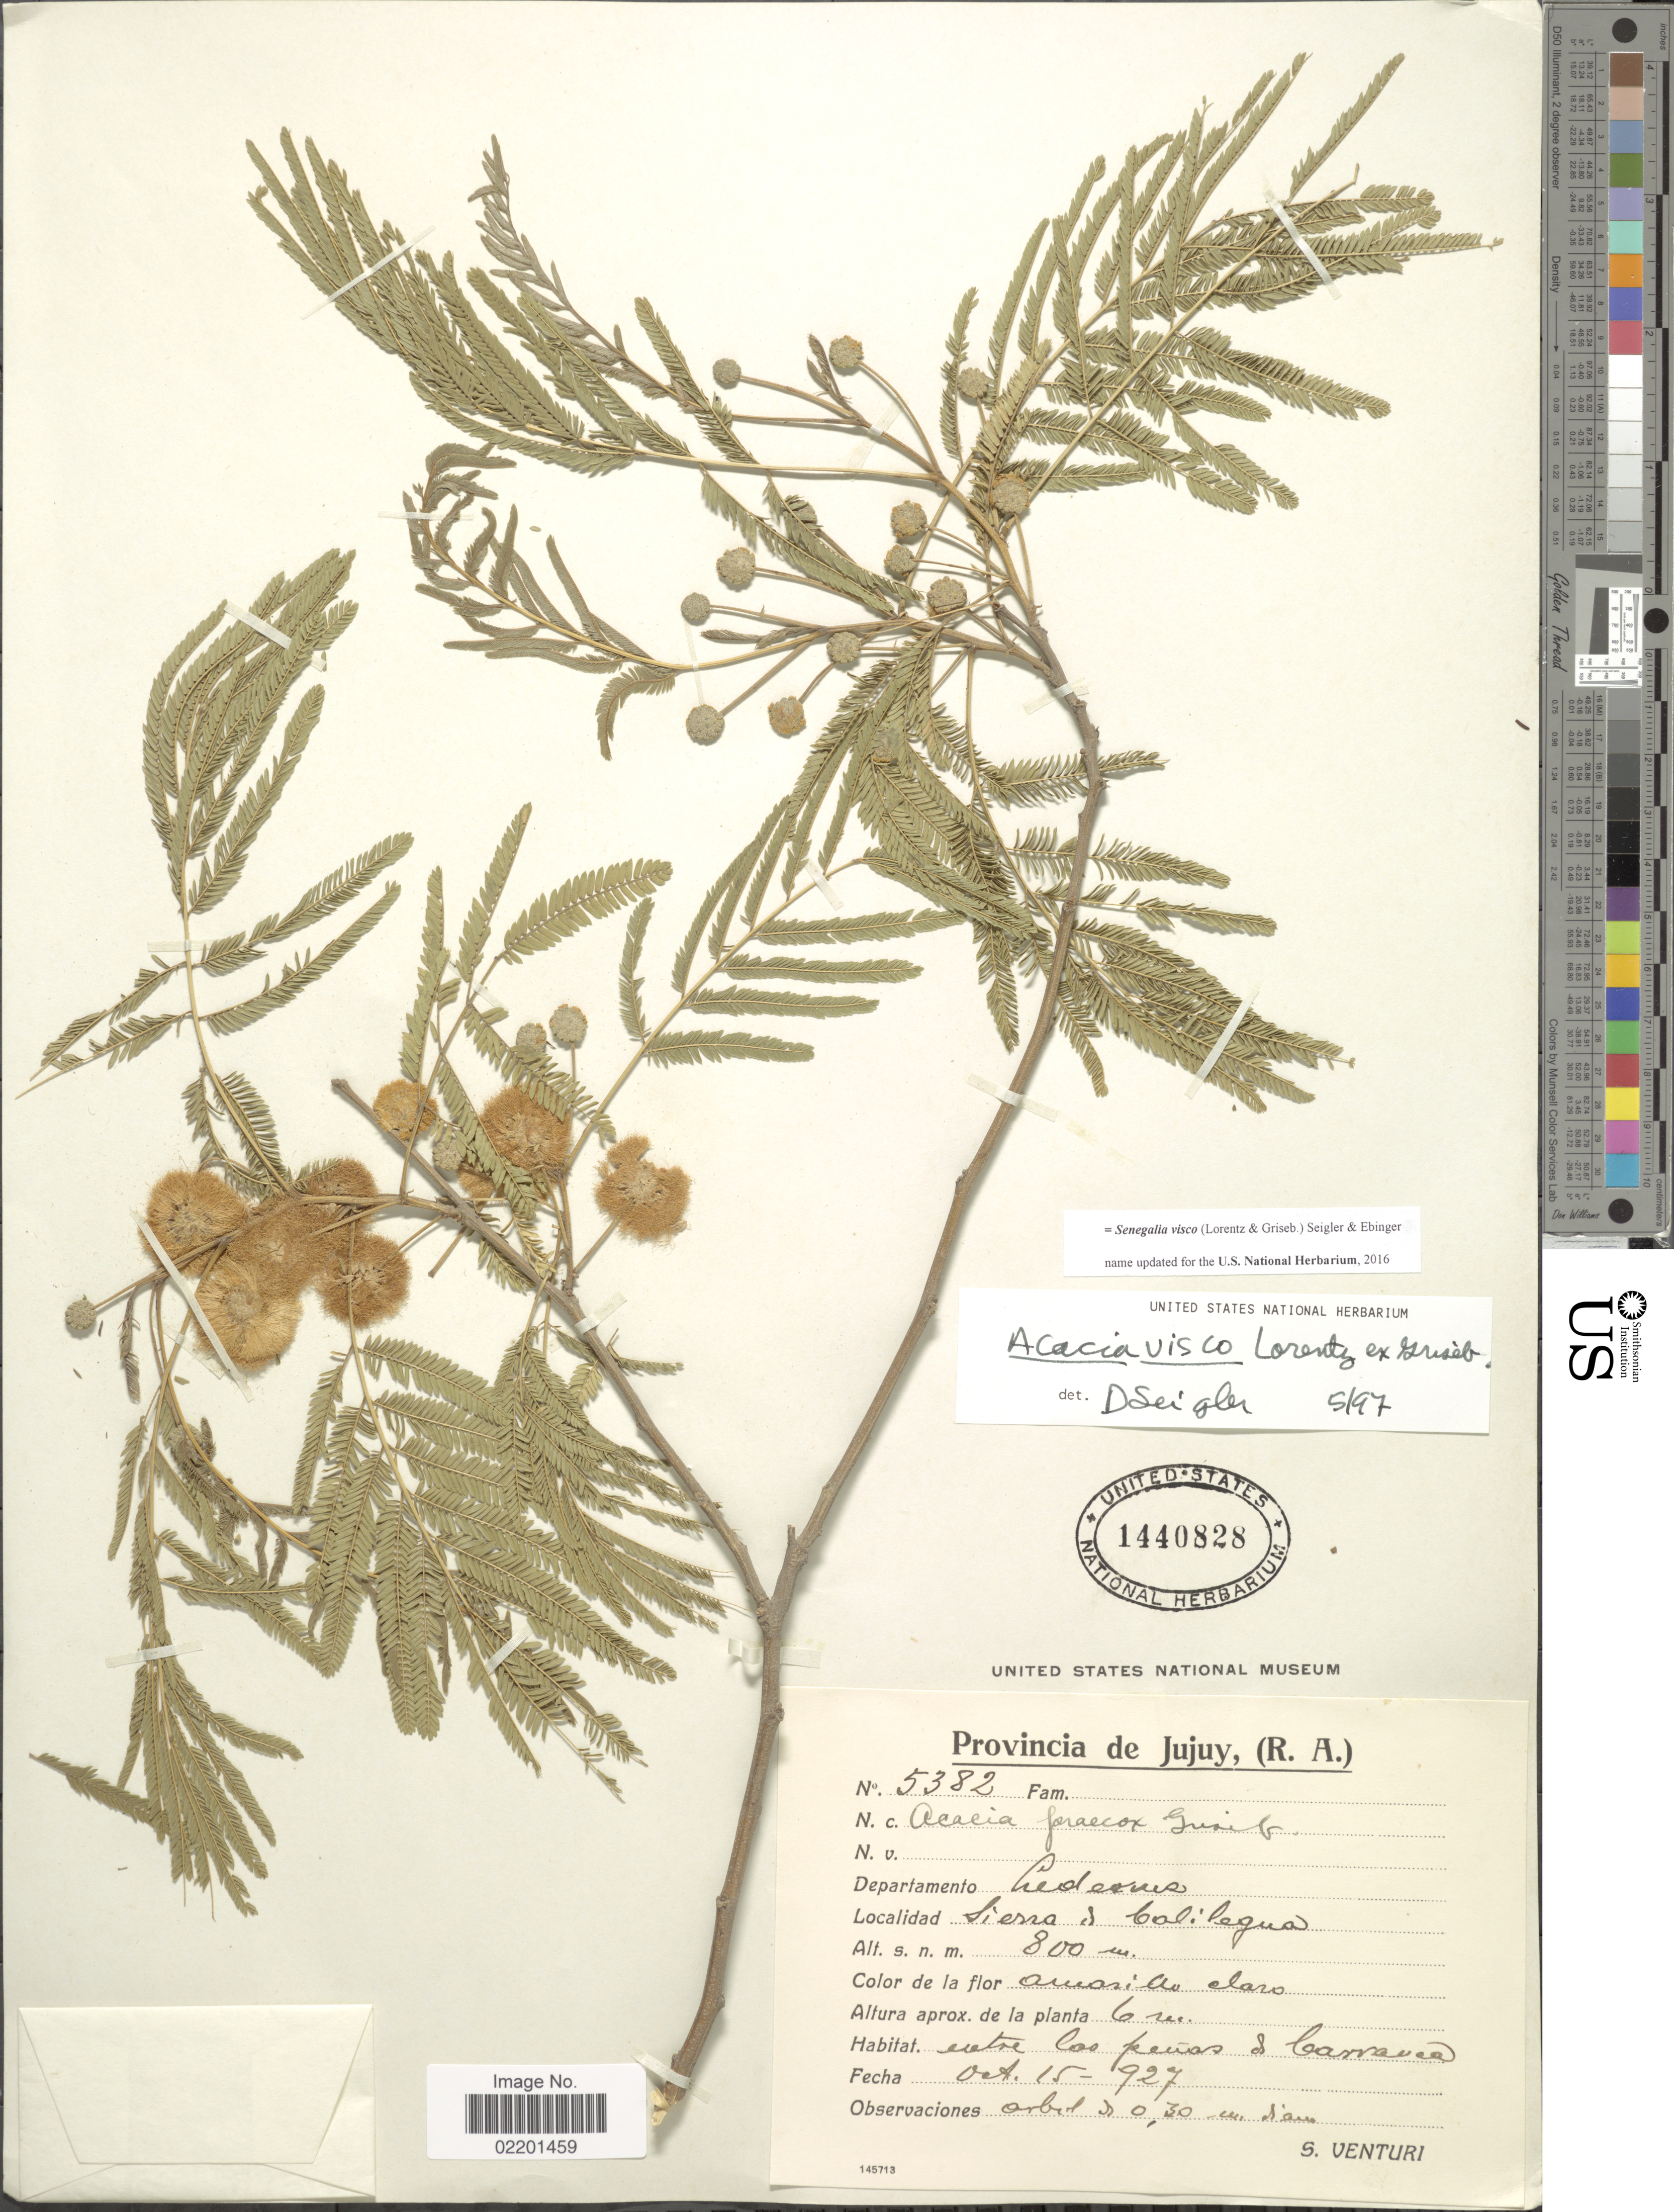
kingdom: Plantae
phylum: Tracheophyta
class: Magnoliopsida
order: Fabales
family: Fabaceae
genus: Parasenegalia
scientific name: Parasenegalia visco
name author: (Lorentz ex Griseb.) Seigler & Ebinger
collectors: S. Venturi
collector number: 5382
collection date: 1927-10-15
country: Argentina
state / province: Jujuy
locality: Provincia de Jujuy (R.A). Departamento Ledesma, Sierra de Calilegua.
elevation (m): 800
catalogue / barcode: US 1440828